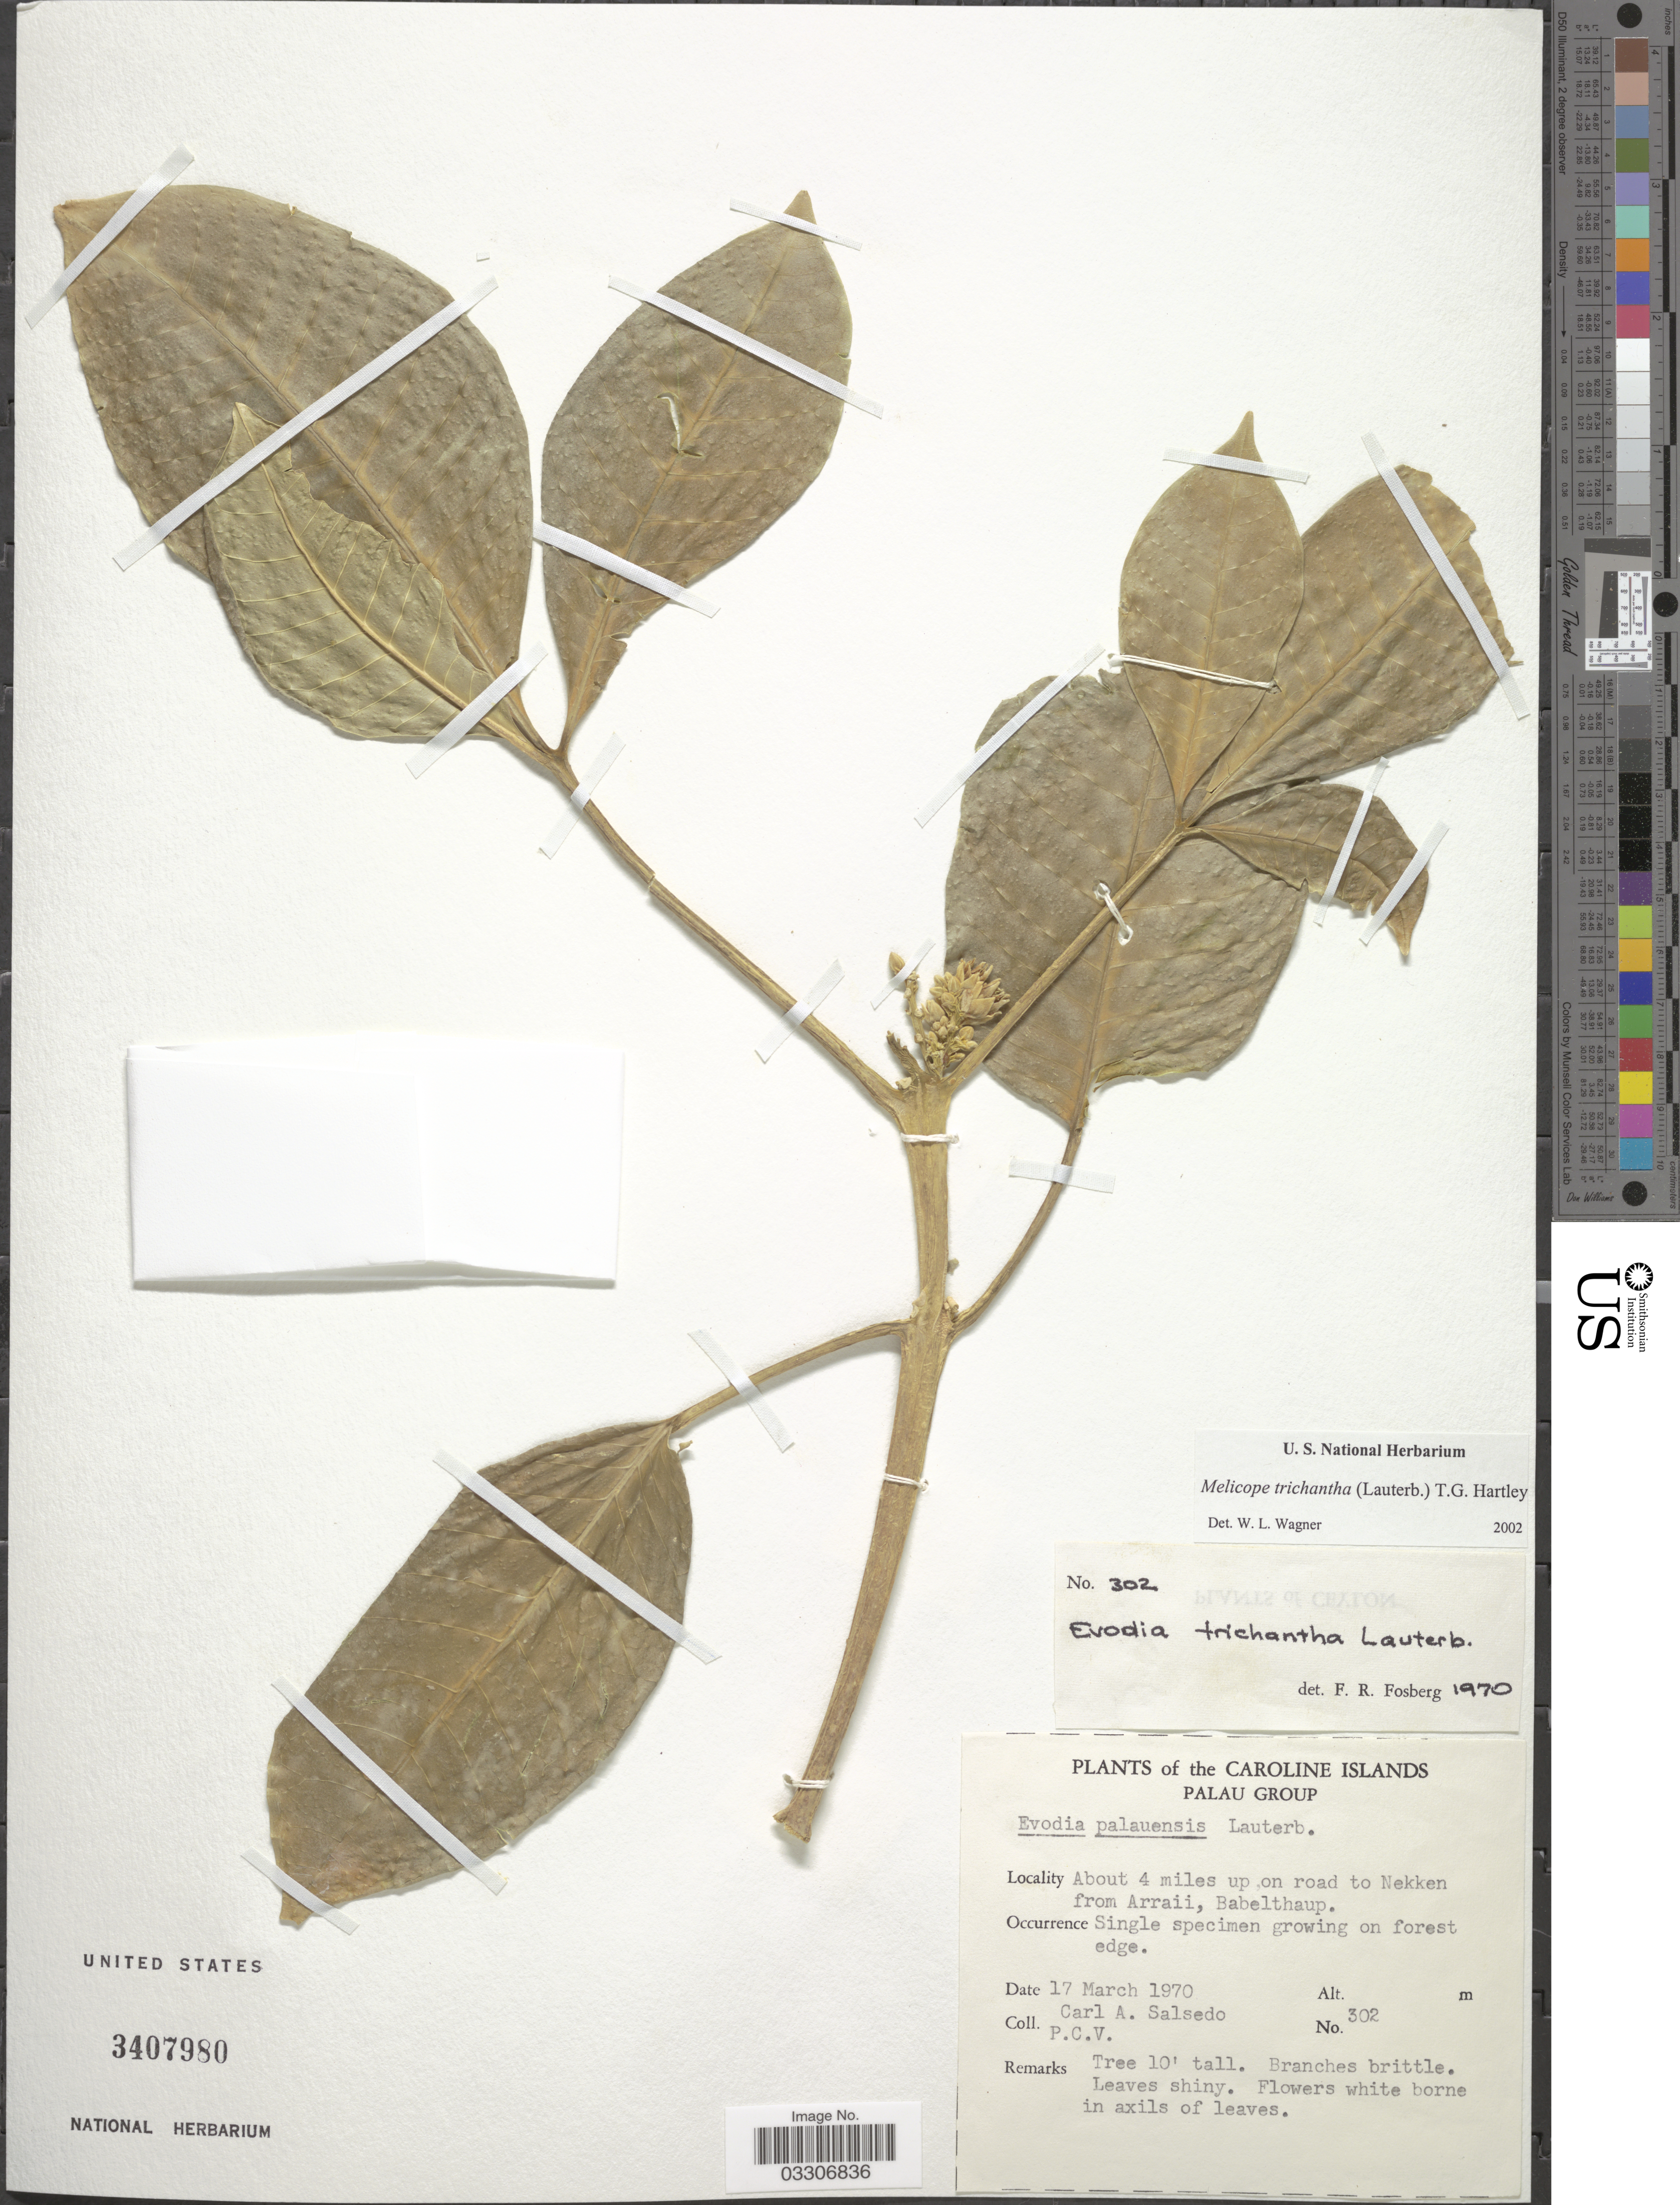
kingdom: Plantae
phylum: Tracheophyta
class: Magnoliopsida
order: Sapindales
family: Rutaceae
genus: Melicope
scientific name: Melicope trichantha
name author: (Lauterb.) T.G. Hartley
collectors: C.A. Salsedo & P. C. V.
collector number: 302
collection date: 1970-03-17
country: Palau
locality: The Caroline Islands. Palau Group. About 4 miles up on road to Nekken from Arraii, Babelthaup.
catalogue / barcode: US 3407980